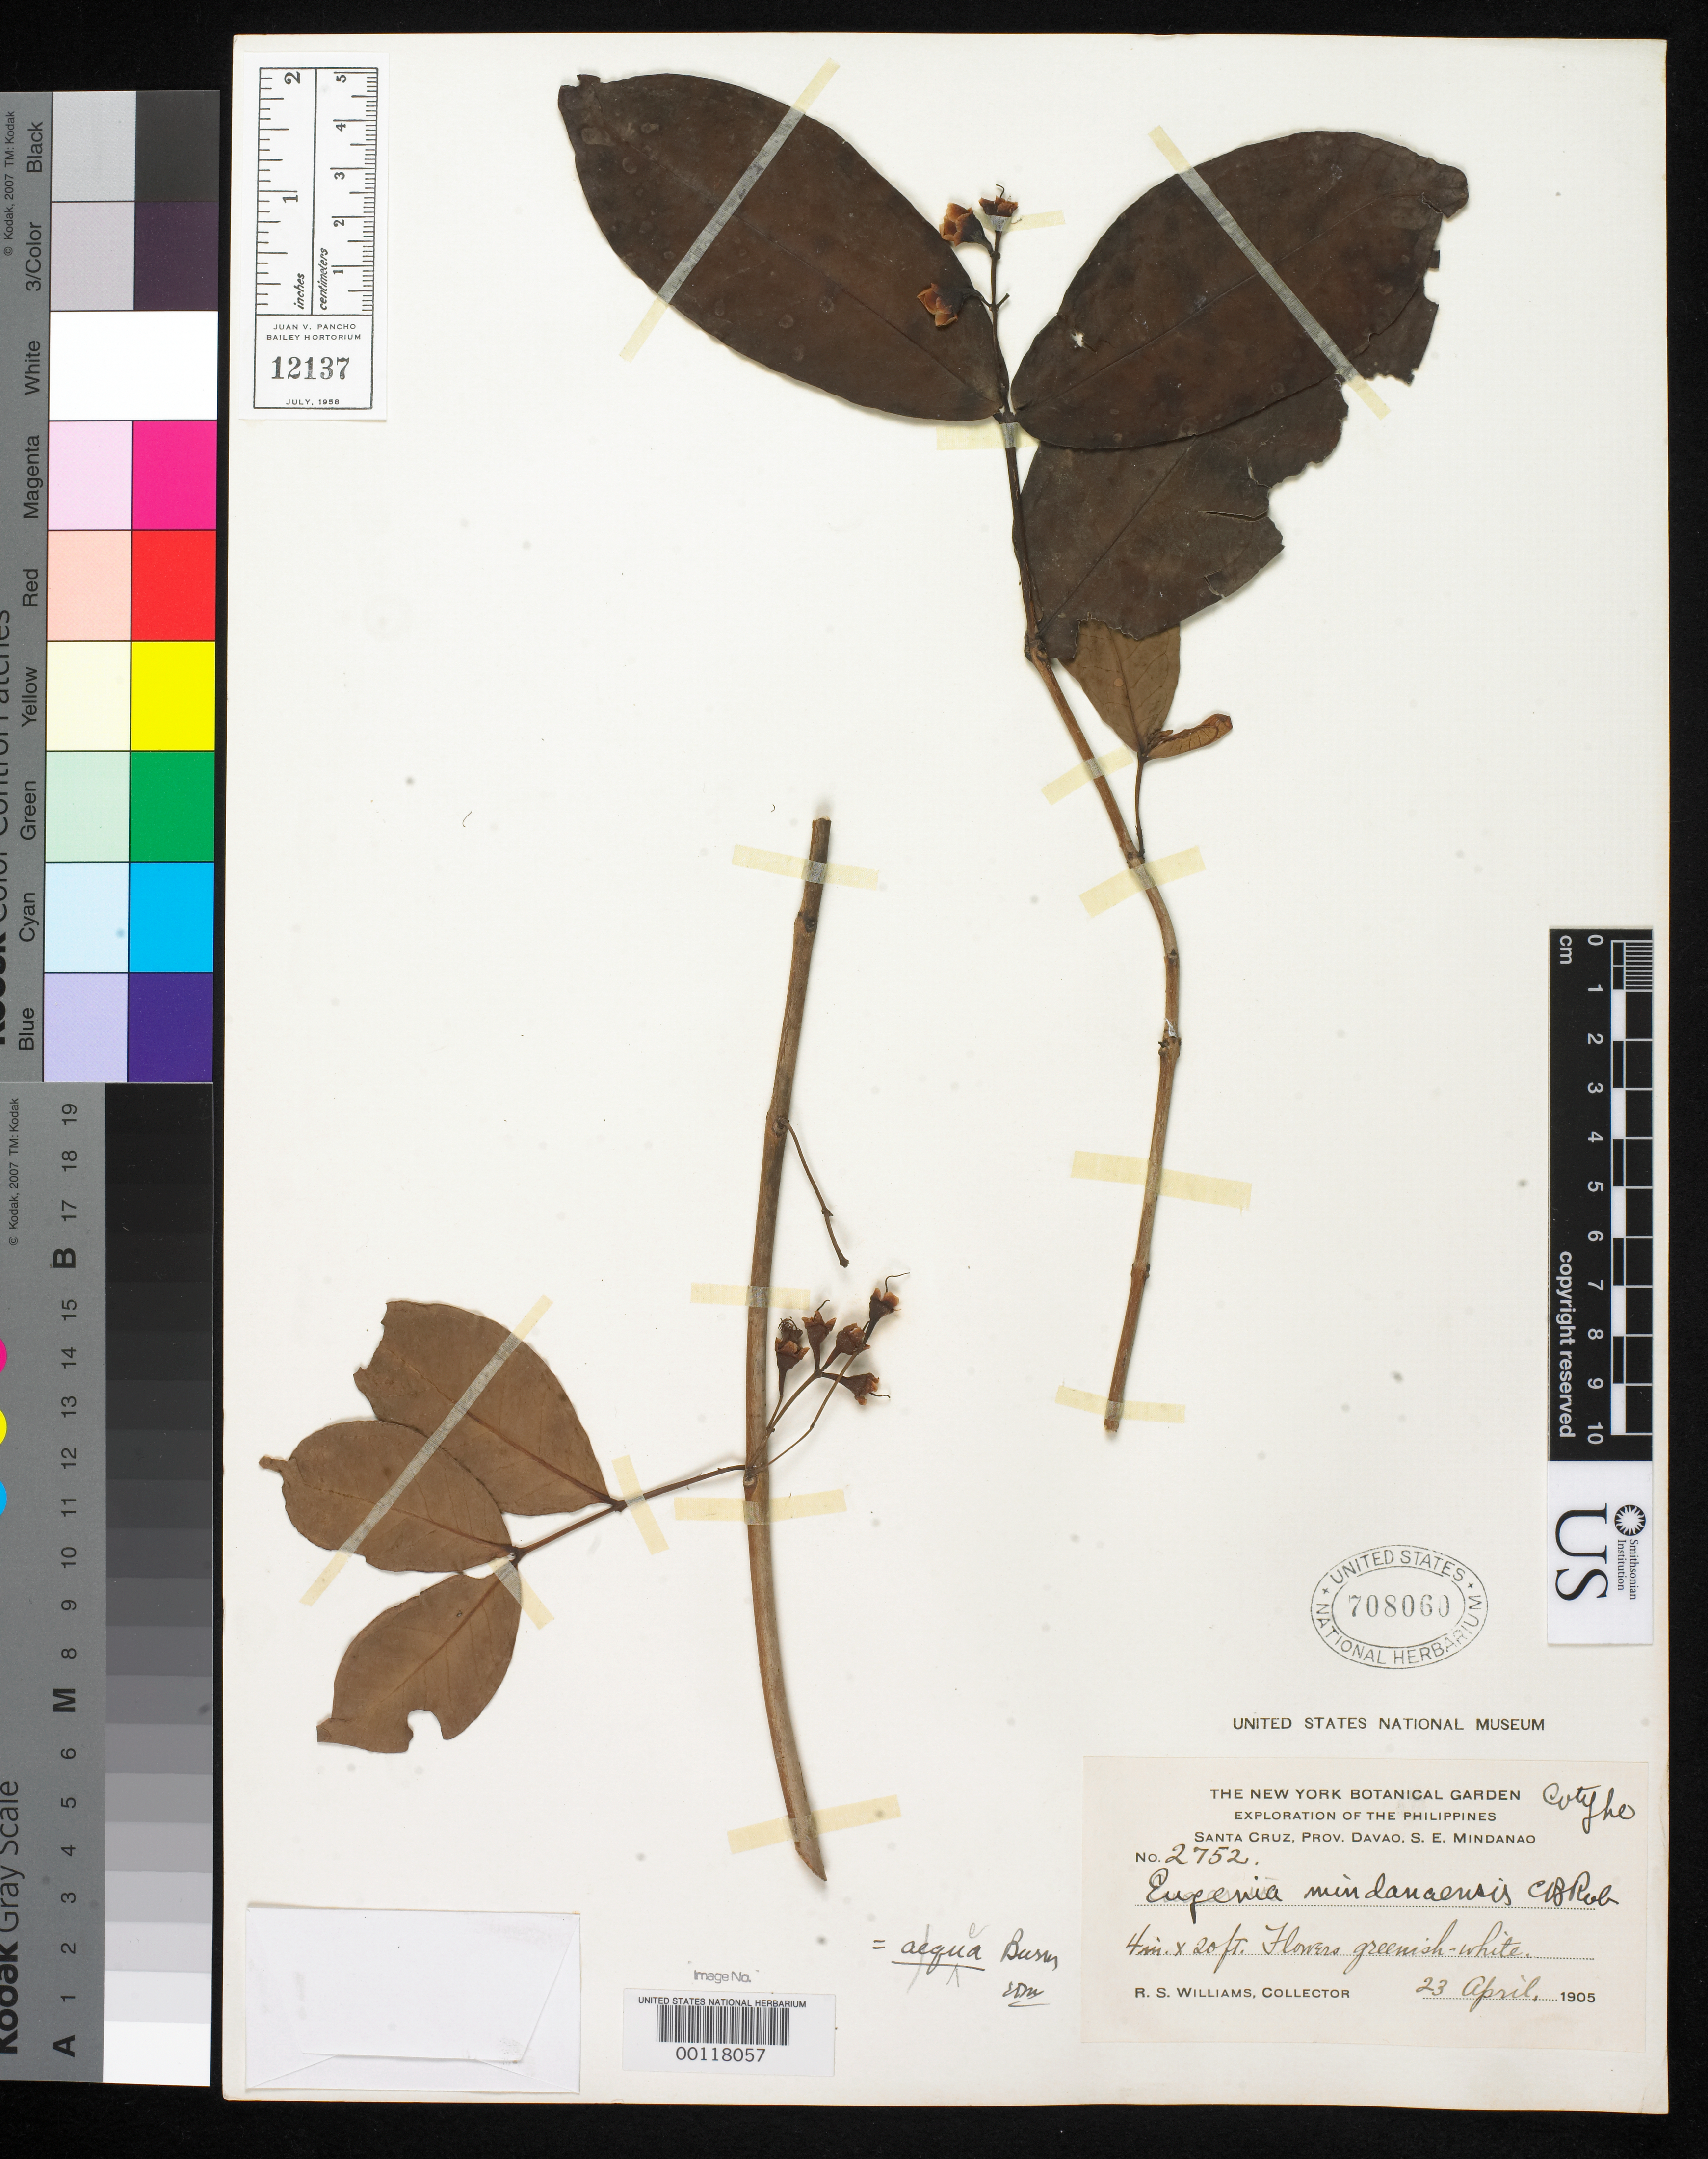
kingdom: Plantae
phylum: Tracheophyta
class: Magnoliopsida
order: Myrtales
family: Myrtaceae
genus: Eugenia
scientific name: Eugenia mindanaensis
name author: C.B. Rob.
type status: Isotype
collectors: R. S. Williams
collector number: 2752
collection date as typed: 23 Apr 1905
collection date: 1905-04-23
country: Philippines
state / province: Davao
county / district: Davao del Sur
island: Mindanao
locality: Santa Cruz.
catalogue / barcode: US 708060